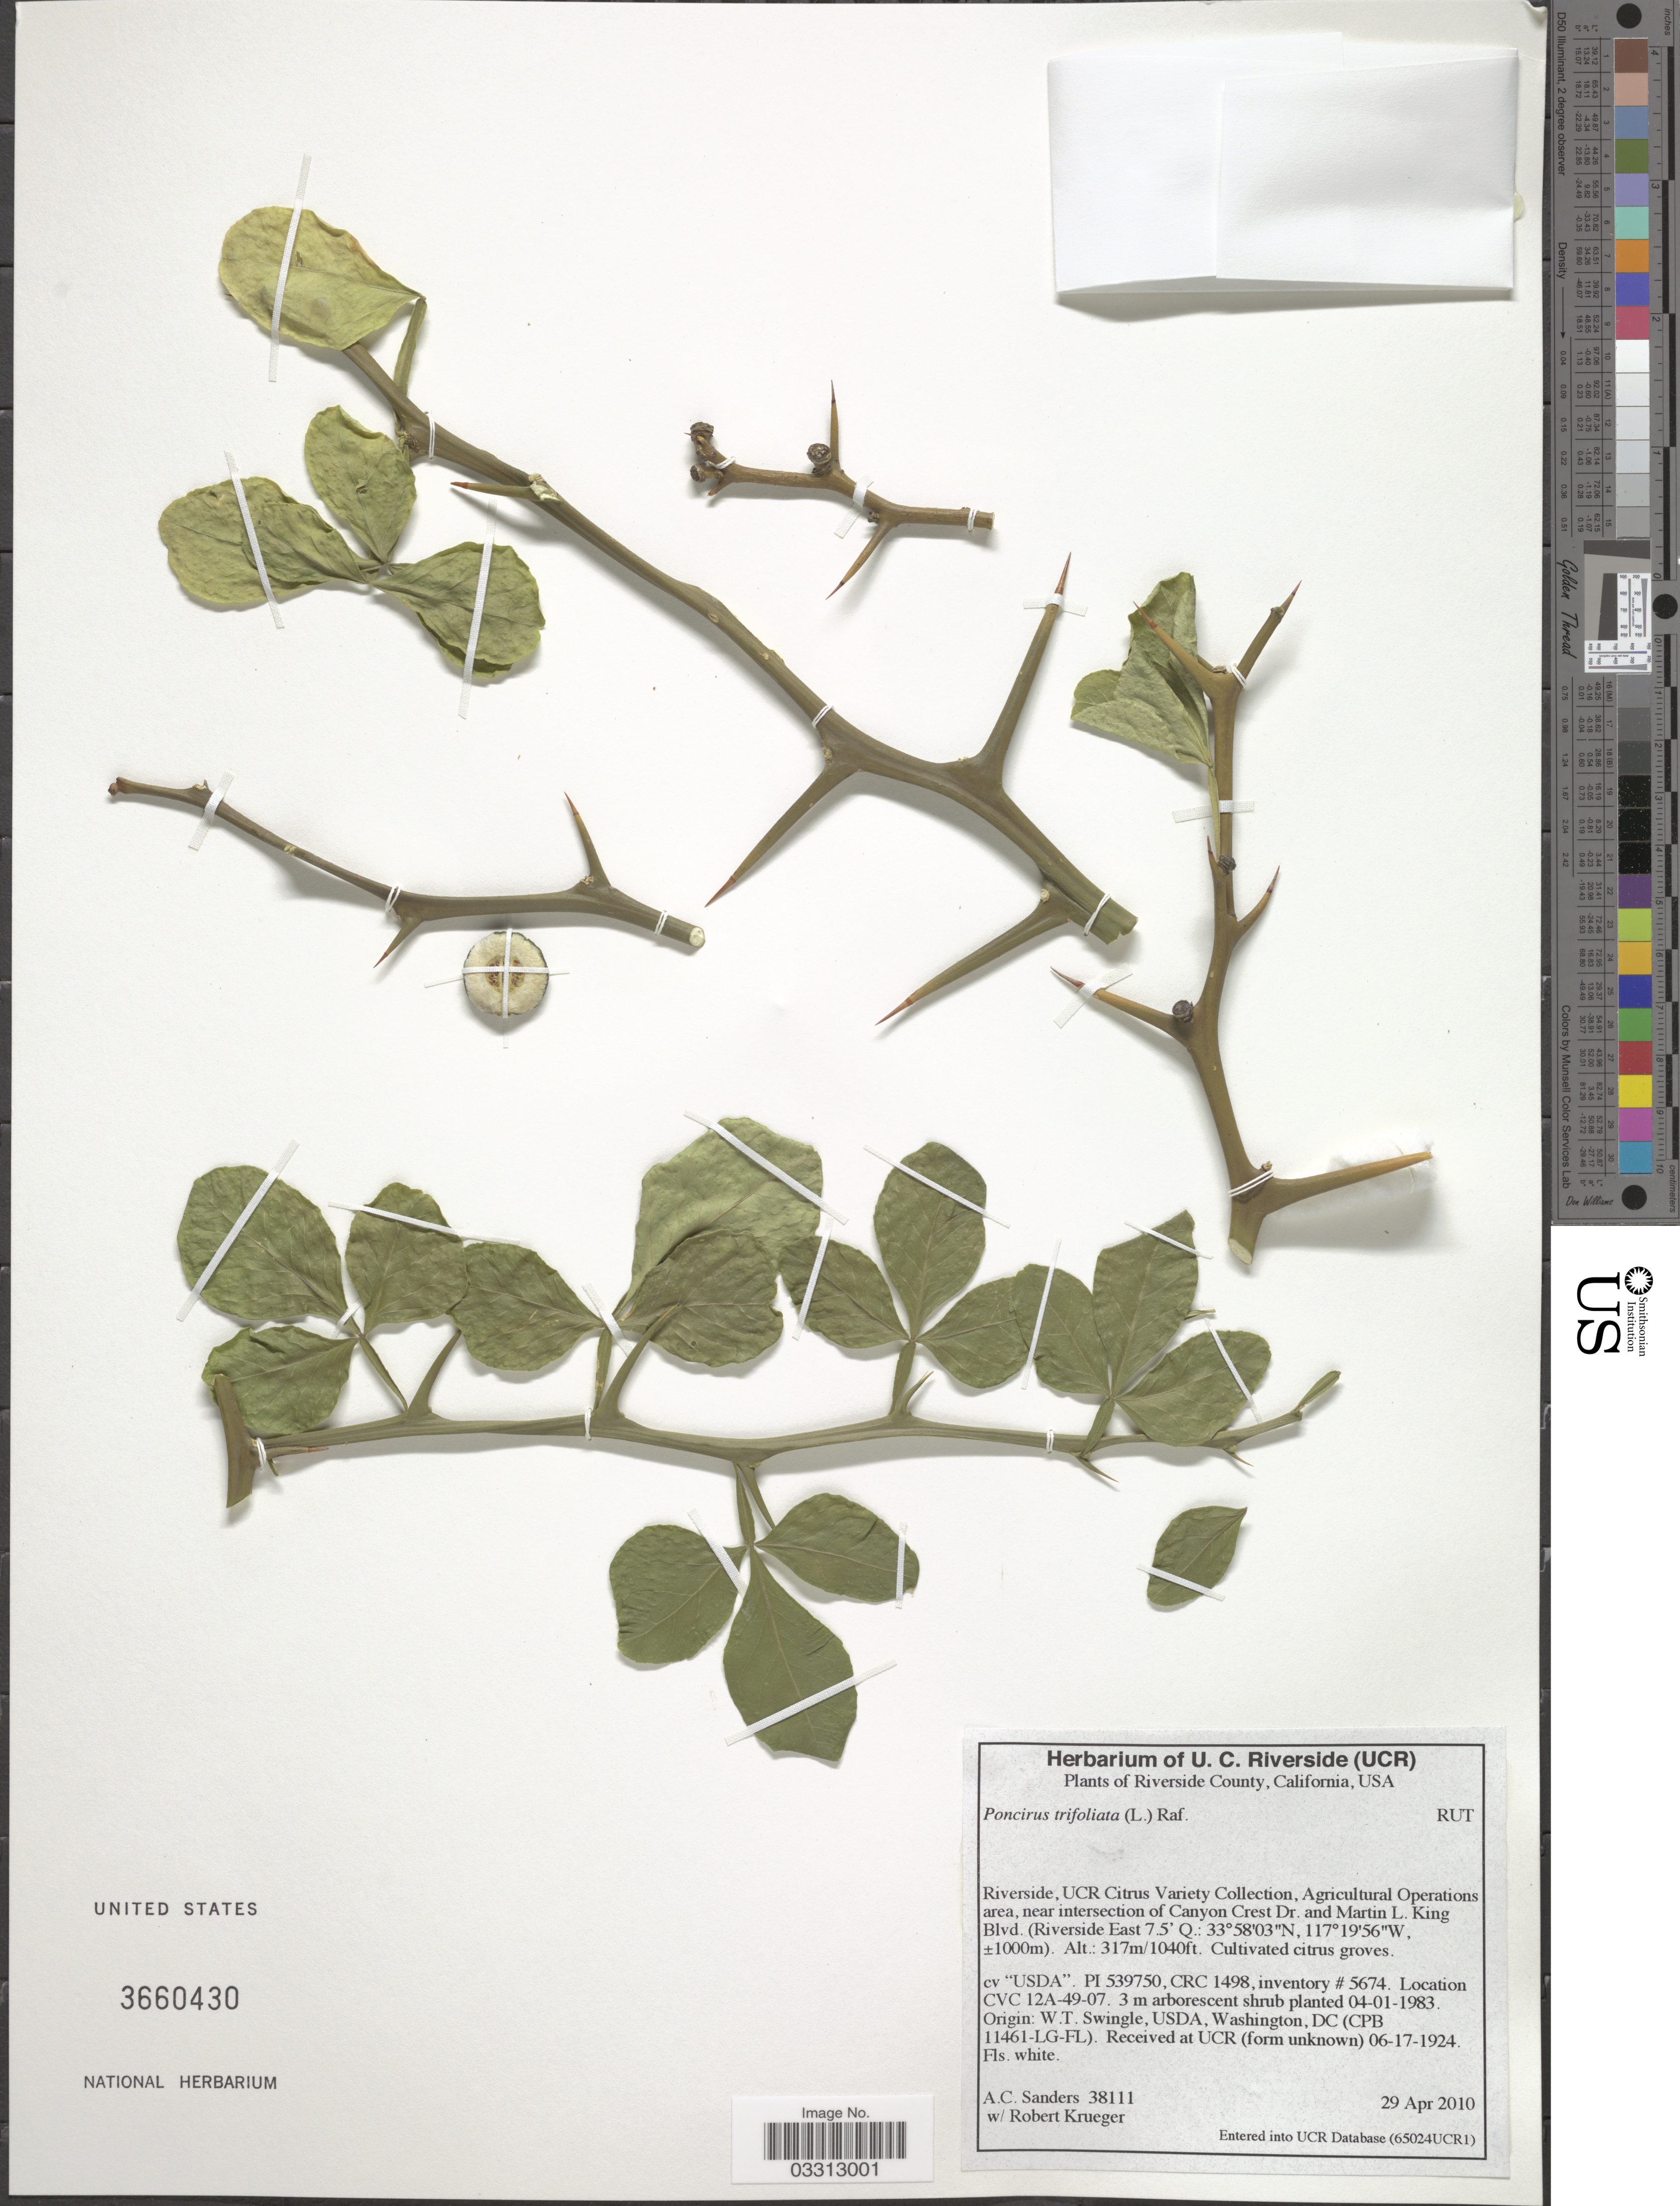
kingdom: Plantae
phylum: Tracheophyta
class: Magnoliopsida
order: Sapindales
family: Rutaceae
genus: Citrus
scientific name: Citrus trifoliata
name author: L.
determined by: Strong, Mark T., (BOT), Smithsonian Institution - National Museum of Natural History (UNITED STATES)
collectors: A. Sanders & R. Krueger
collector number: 38111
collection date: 2010-04-29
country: United States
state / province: California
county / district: Riverside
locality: Riverside County, USA. Riverside, UCR Citrus Variety Collection, Agricultural Operations area, near intersection of Canyon Crest Dr. and Martin L. King Blvd. (Riverside East 7.5' Q.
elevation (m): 317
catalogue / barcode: US 3660430